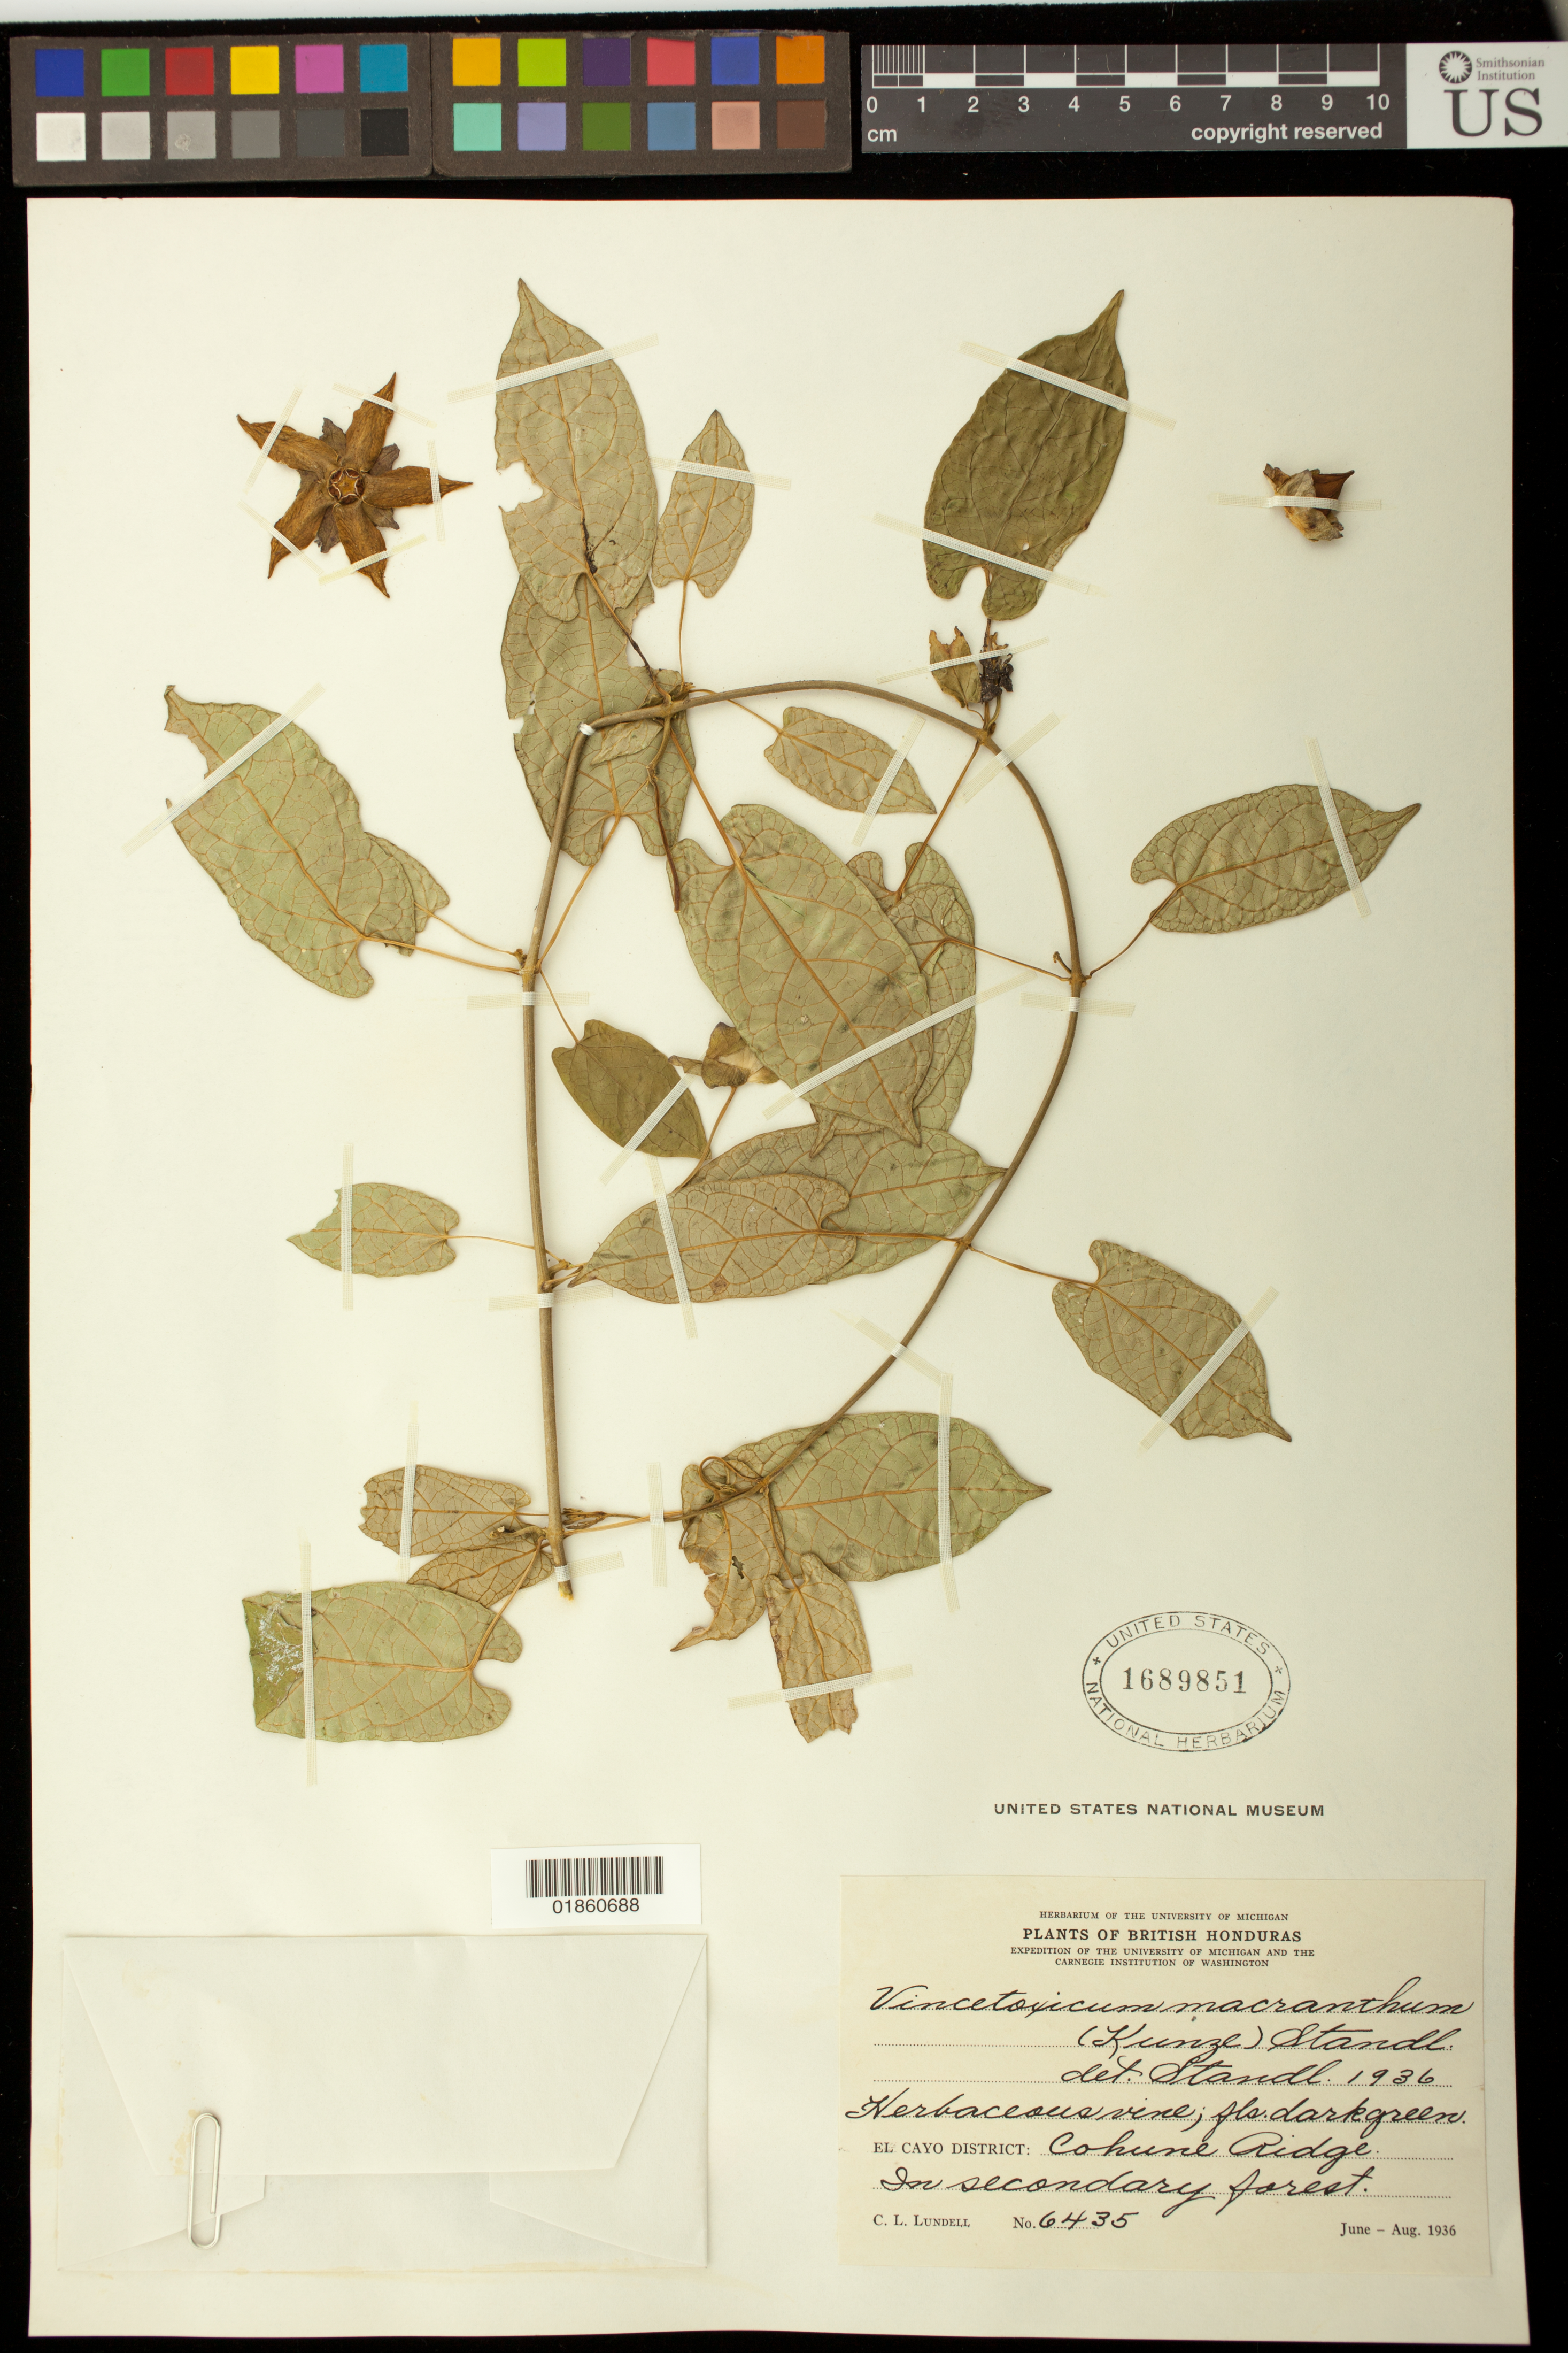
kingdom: Plantae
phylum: Tracheophyta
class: Magnoliopsida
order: Gentianales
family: Apocynaceae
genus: Gonolobus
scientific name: Gonolobus macranthus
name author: Kunze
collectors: C. L. Lundell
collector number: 6435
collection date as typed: Jun 1936 to -- Aug 1936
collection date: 1936-06/1936-08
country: Belize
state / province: Cayo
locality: Cohune Ridge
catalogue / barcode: US 1689851